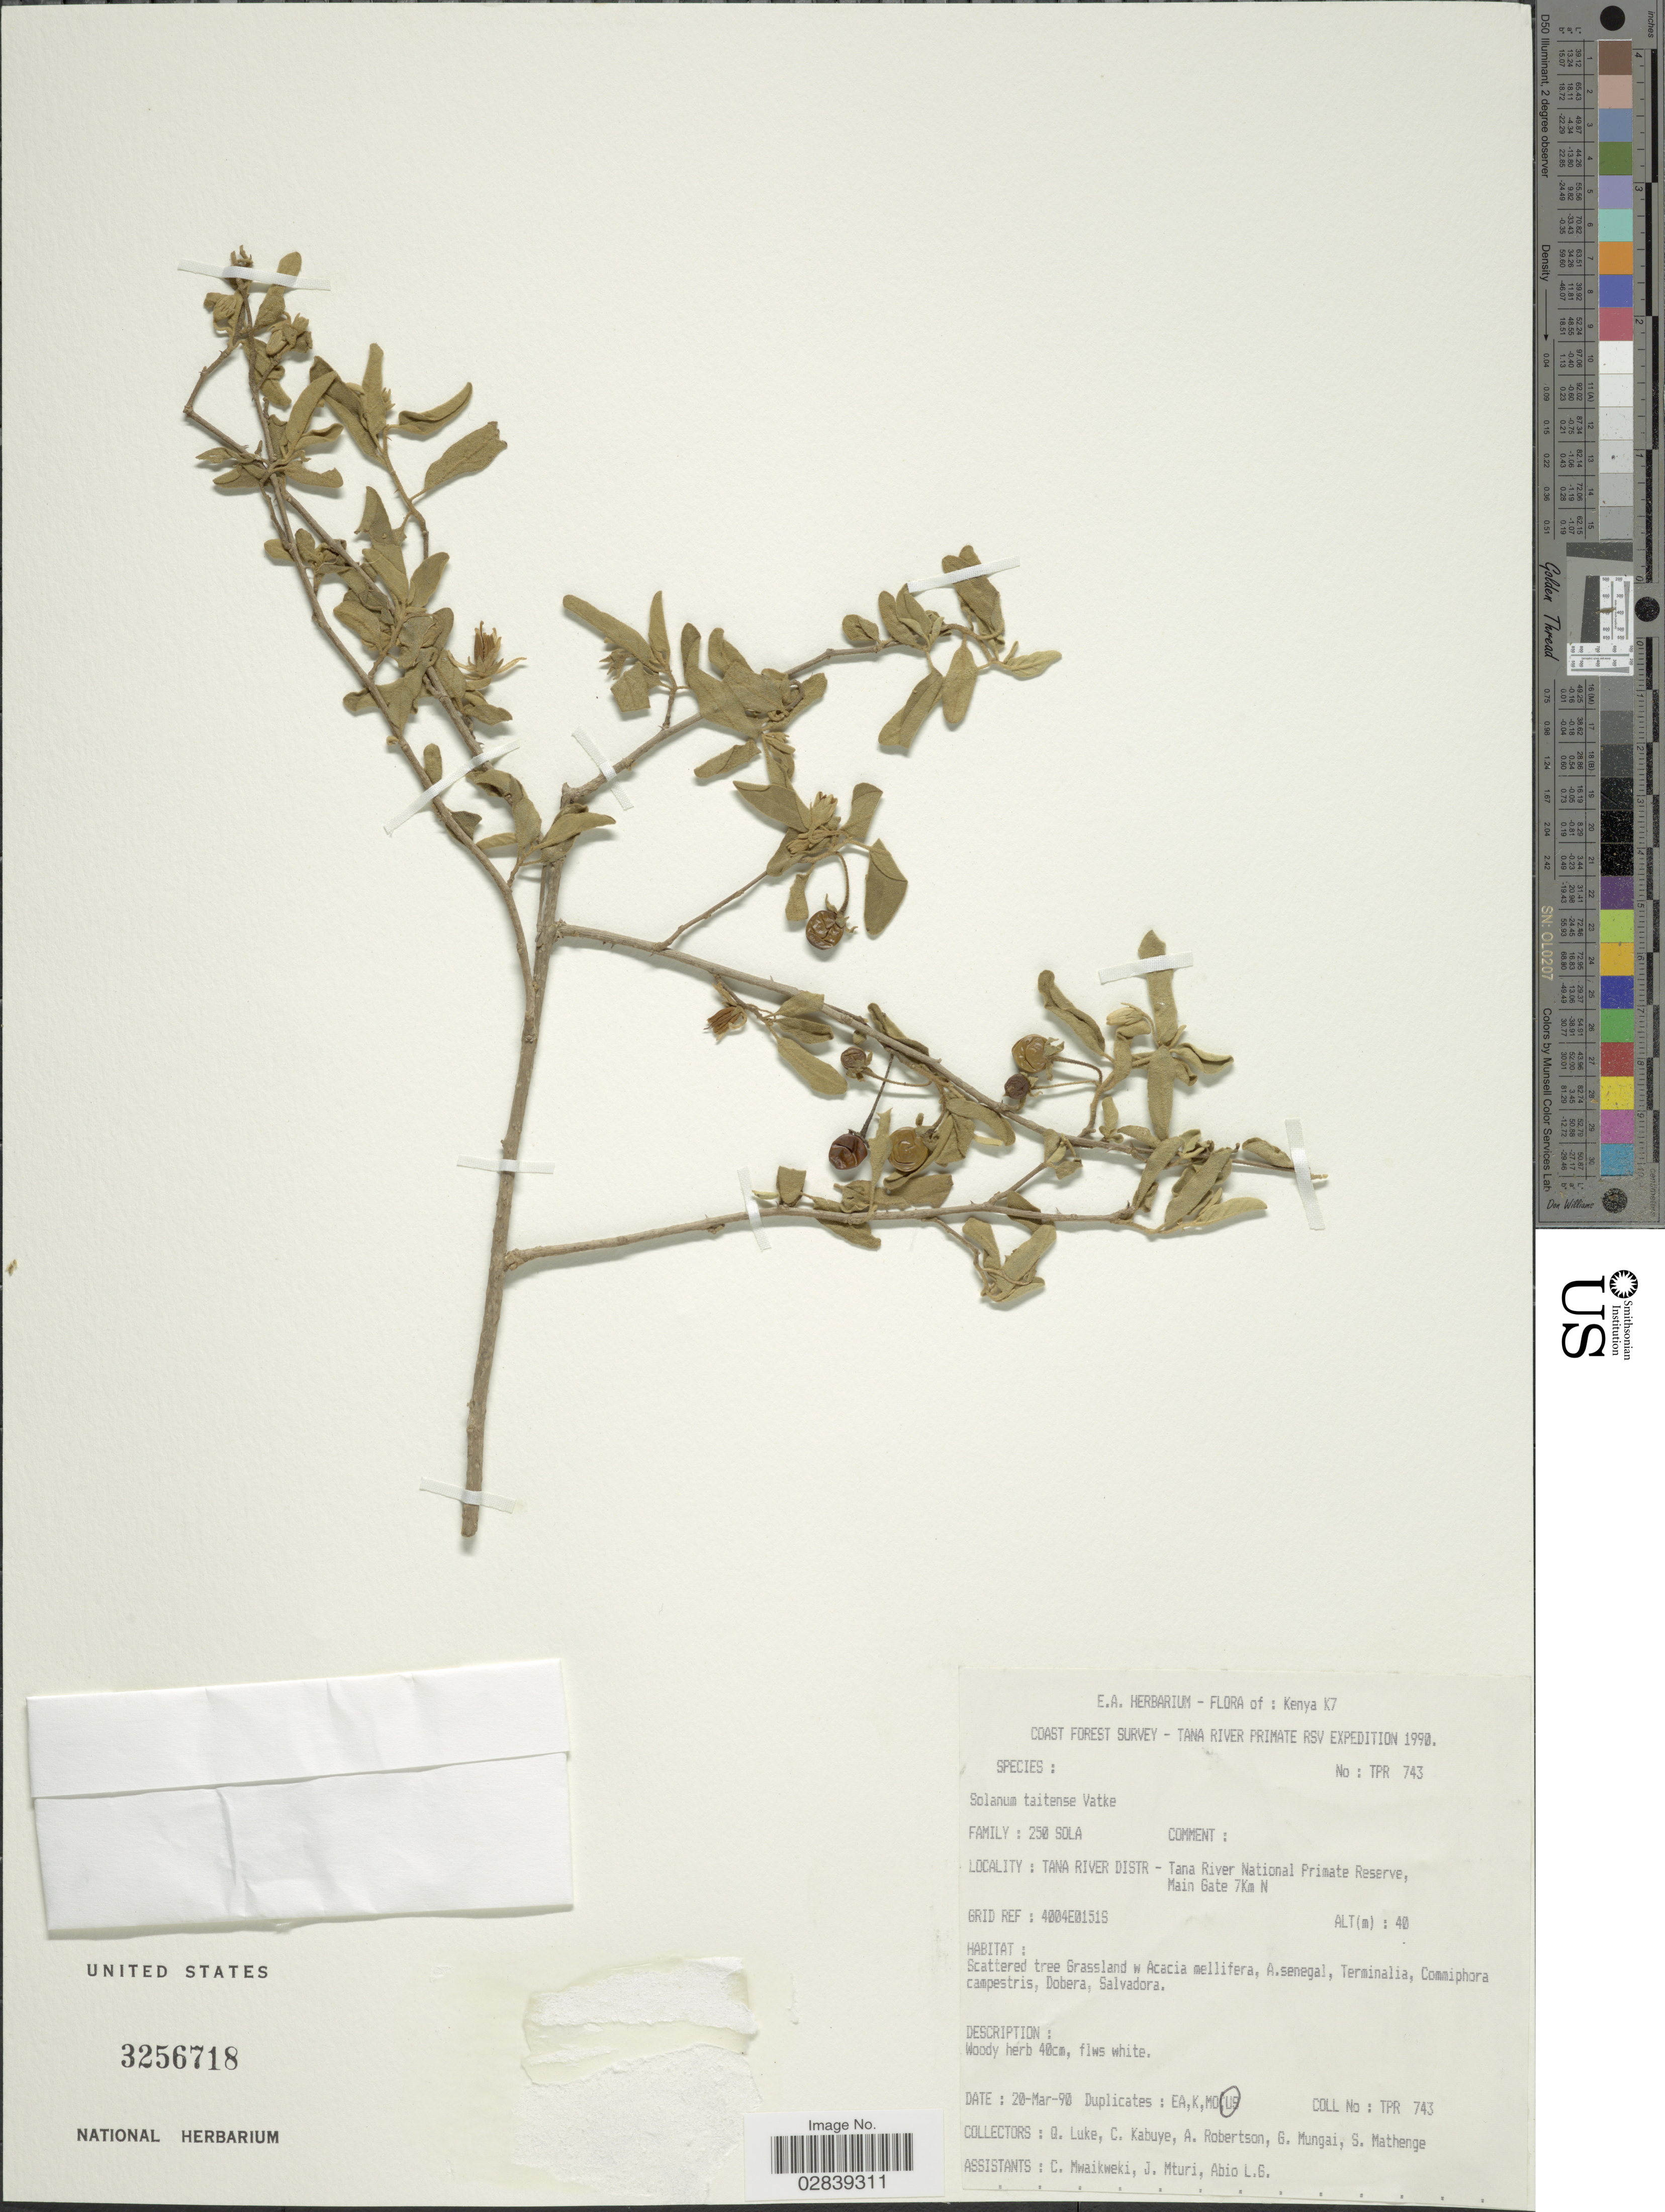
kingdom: Plantae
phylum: Tracheophyta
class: Magnoliopsida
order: Solanales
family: Solanaceae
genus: Solanum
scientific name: Solanum taitense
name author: Vatke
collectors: Q. Luke, C. Kabuye, A. Robertson, G. Mungai & et al.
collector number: TPR743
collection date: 1990-03-20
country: Kenya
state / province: Tana River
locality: K7, Tana River Primate RSV, Tana River Distr-Tana River National Primate Reserve, Main Gate 7Km N.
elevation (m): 40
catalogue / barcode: US 3256718